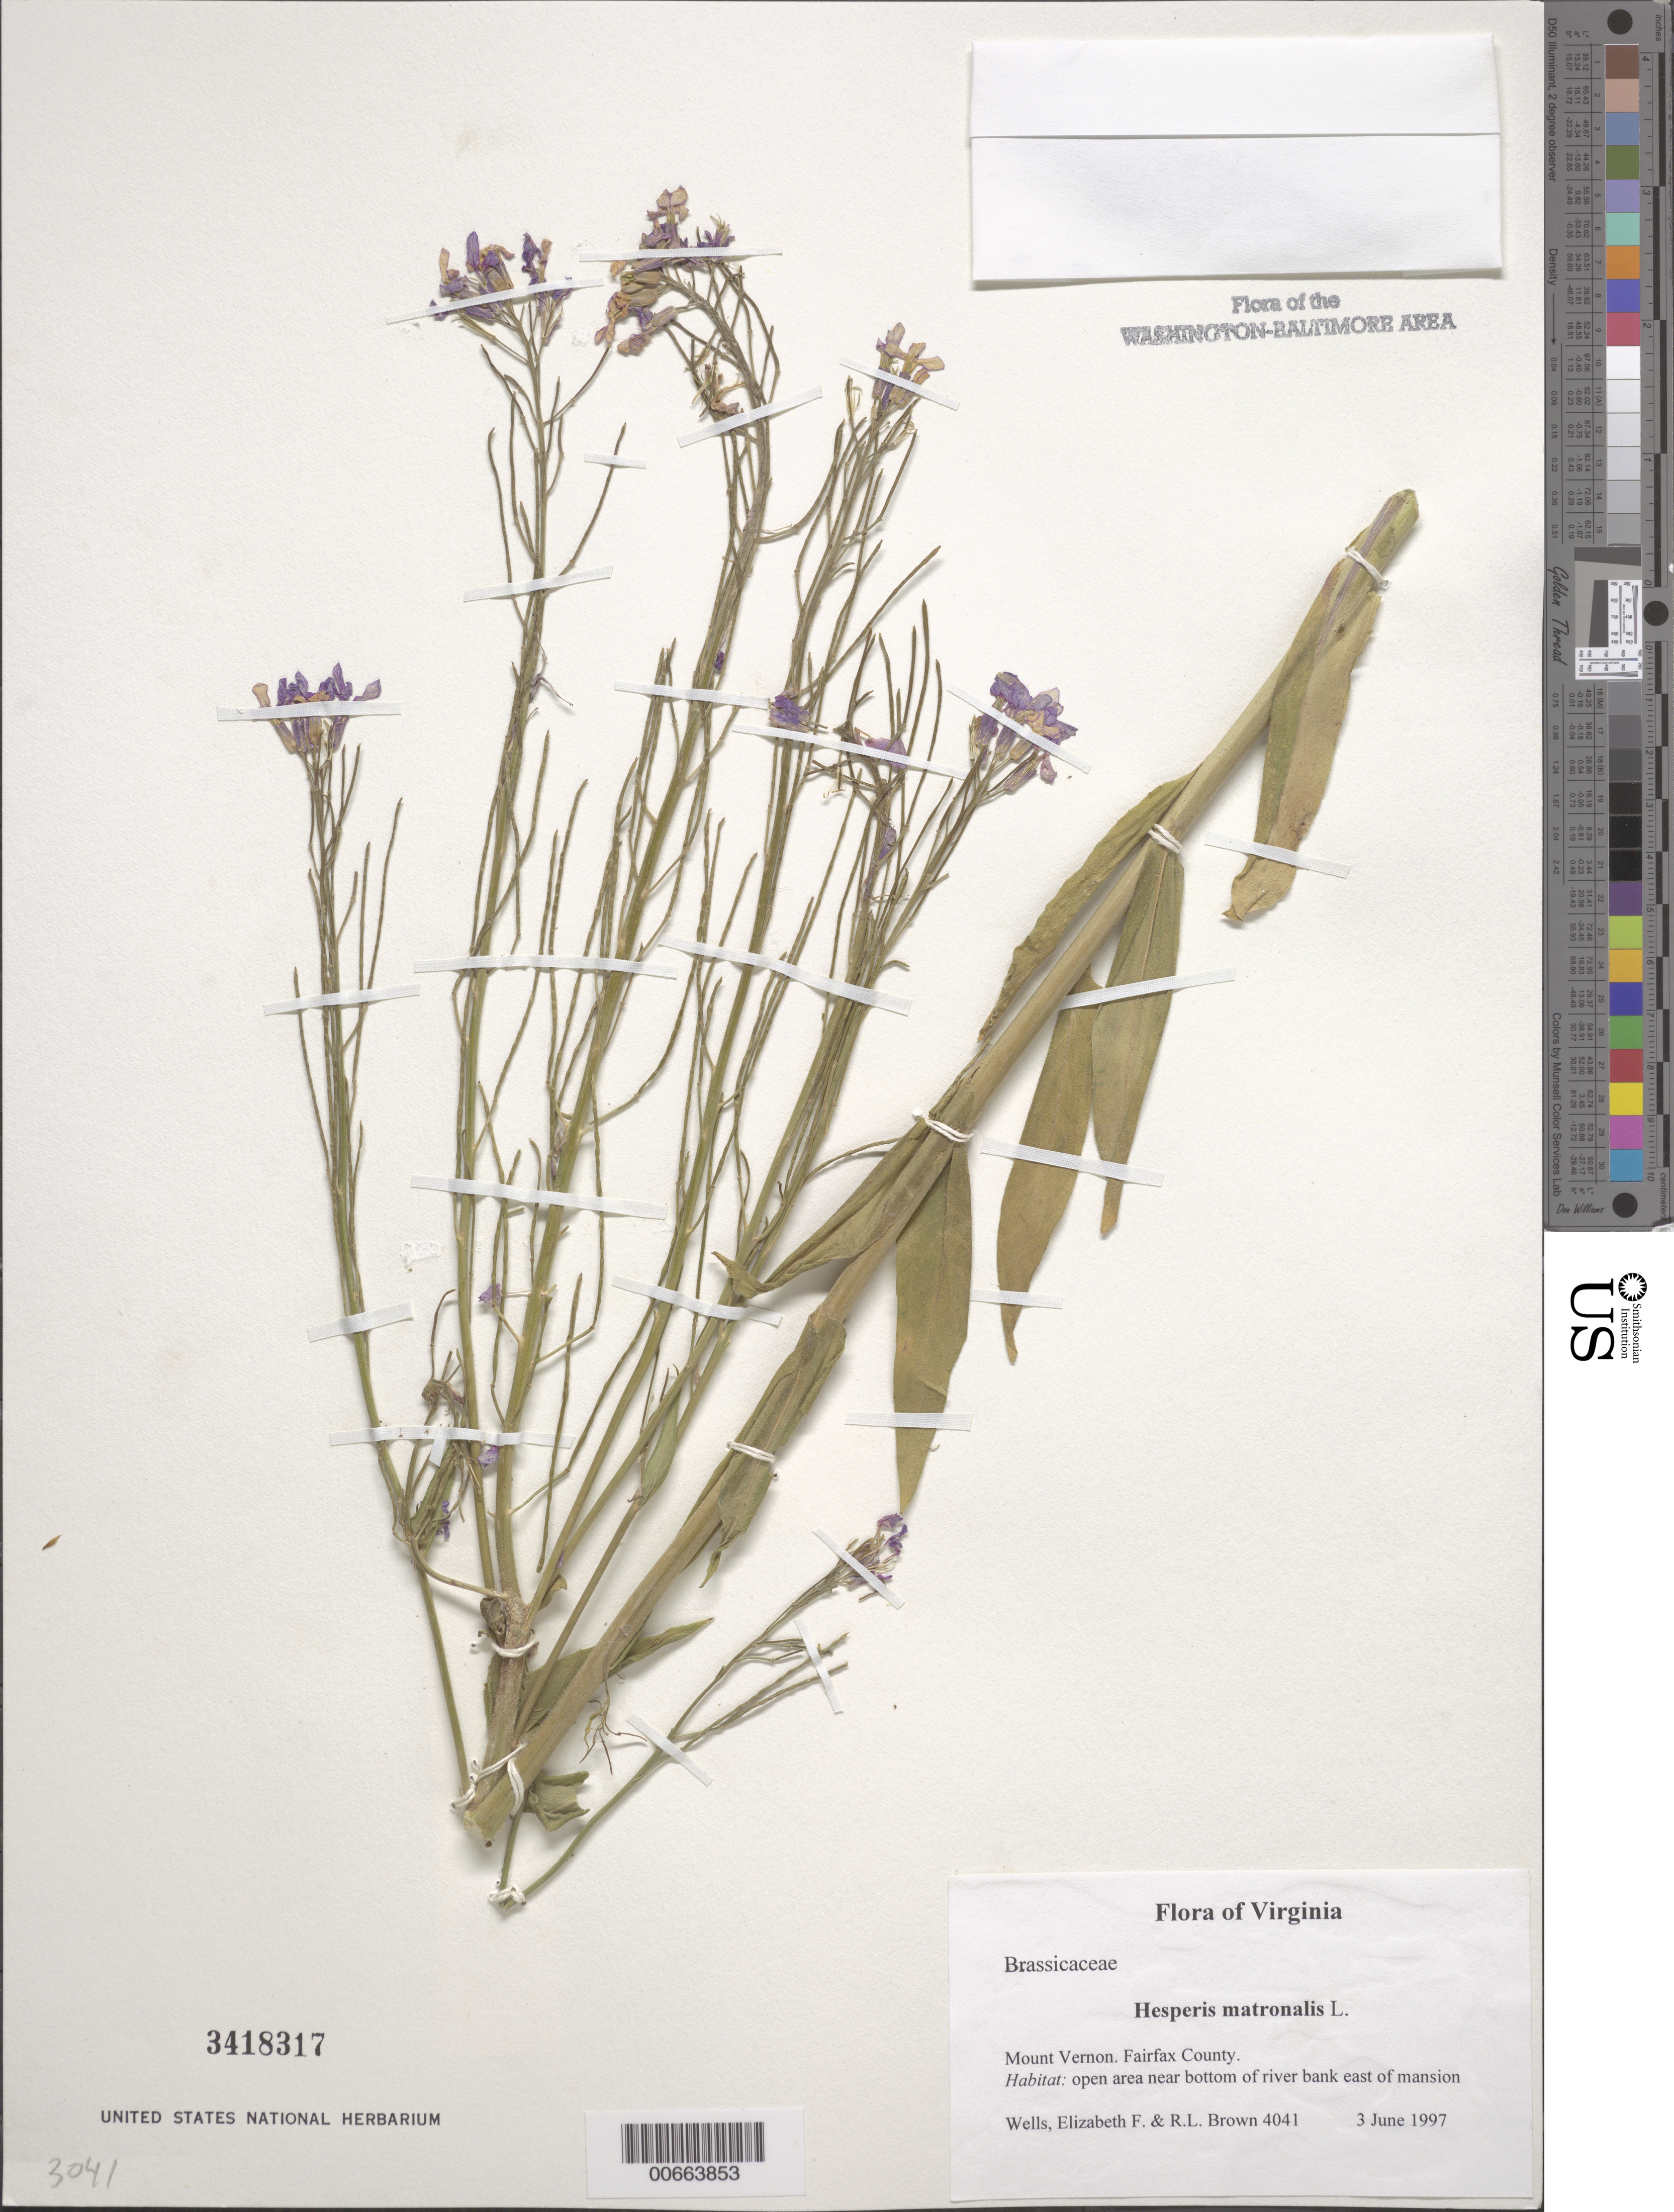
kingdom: Plantae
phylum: Tracheophyta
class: Magnoliopsida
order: Brassicales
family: Brassicaceae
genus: Hesperis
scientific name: Hesperis matronalis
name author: L.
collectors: E. F. Wells & R. L. Brown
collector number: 4041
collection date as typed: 03 Jun 1997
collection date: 1997-06-03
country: United States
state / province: Virginia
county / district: Fairfax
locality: Mount Vernon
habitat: open area near bottom of river bank east of mansion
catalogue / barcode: US 3418317